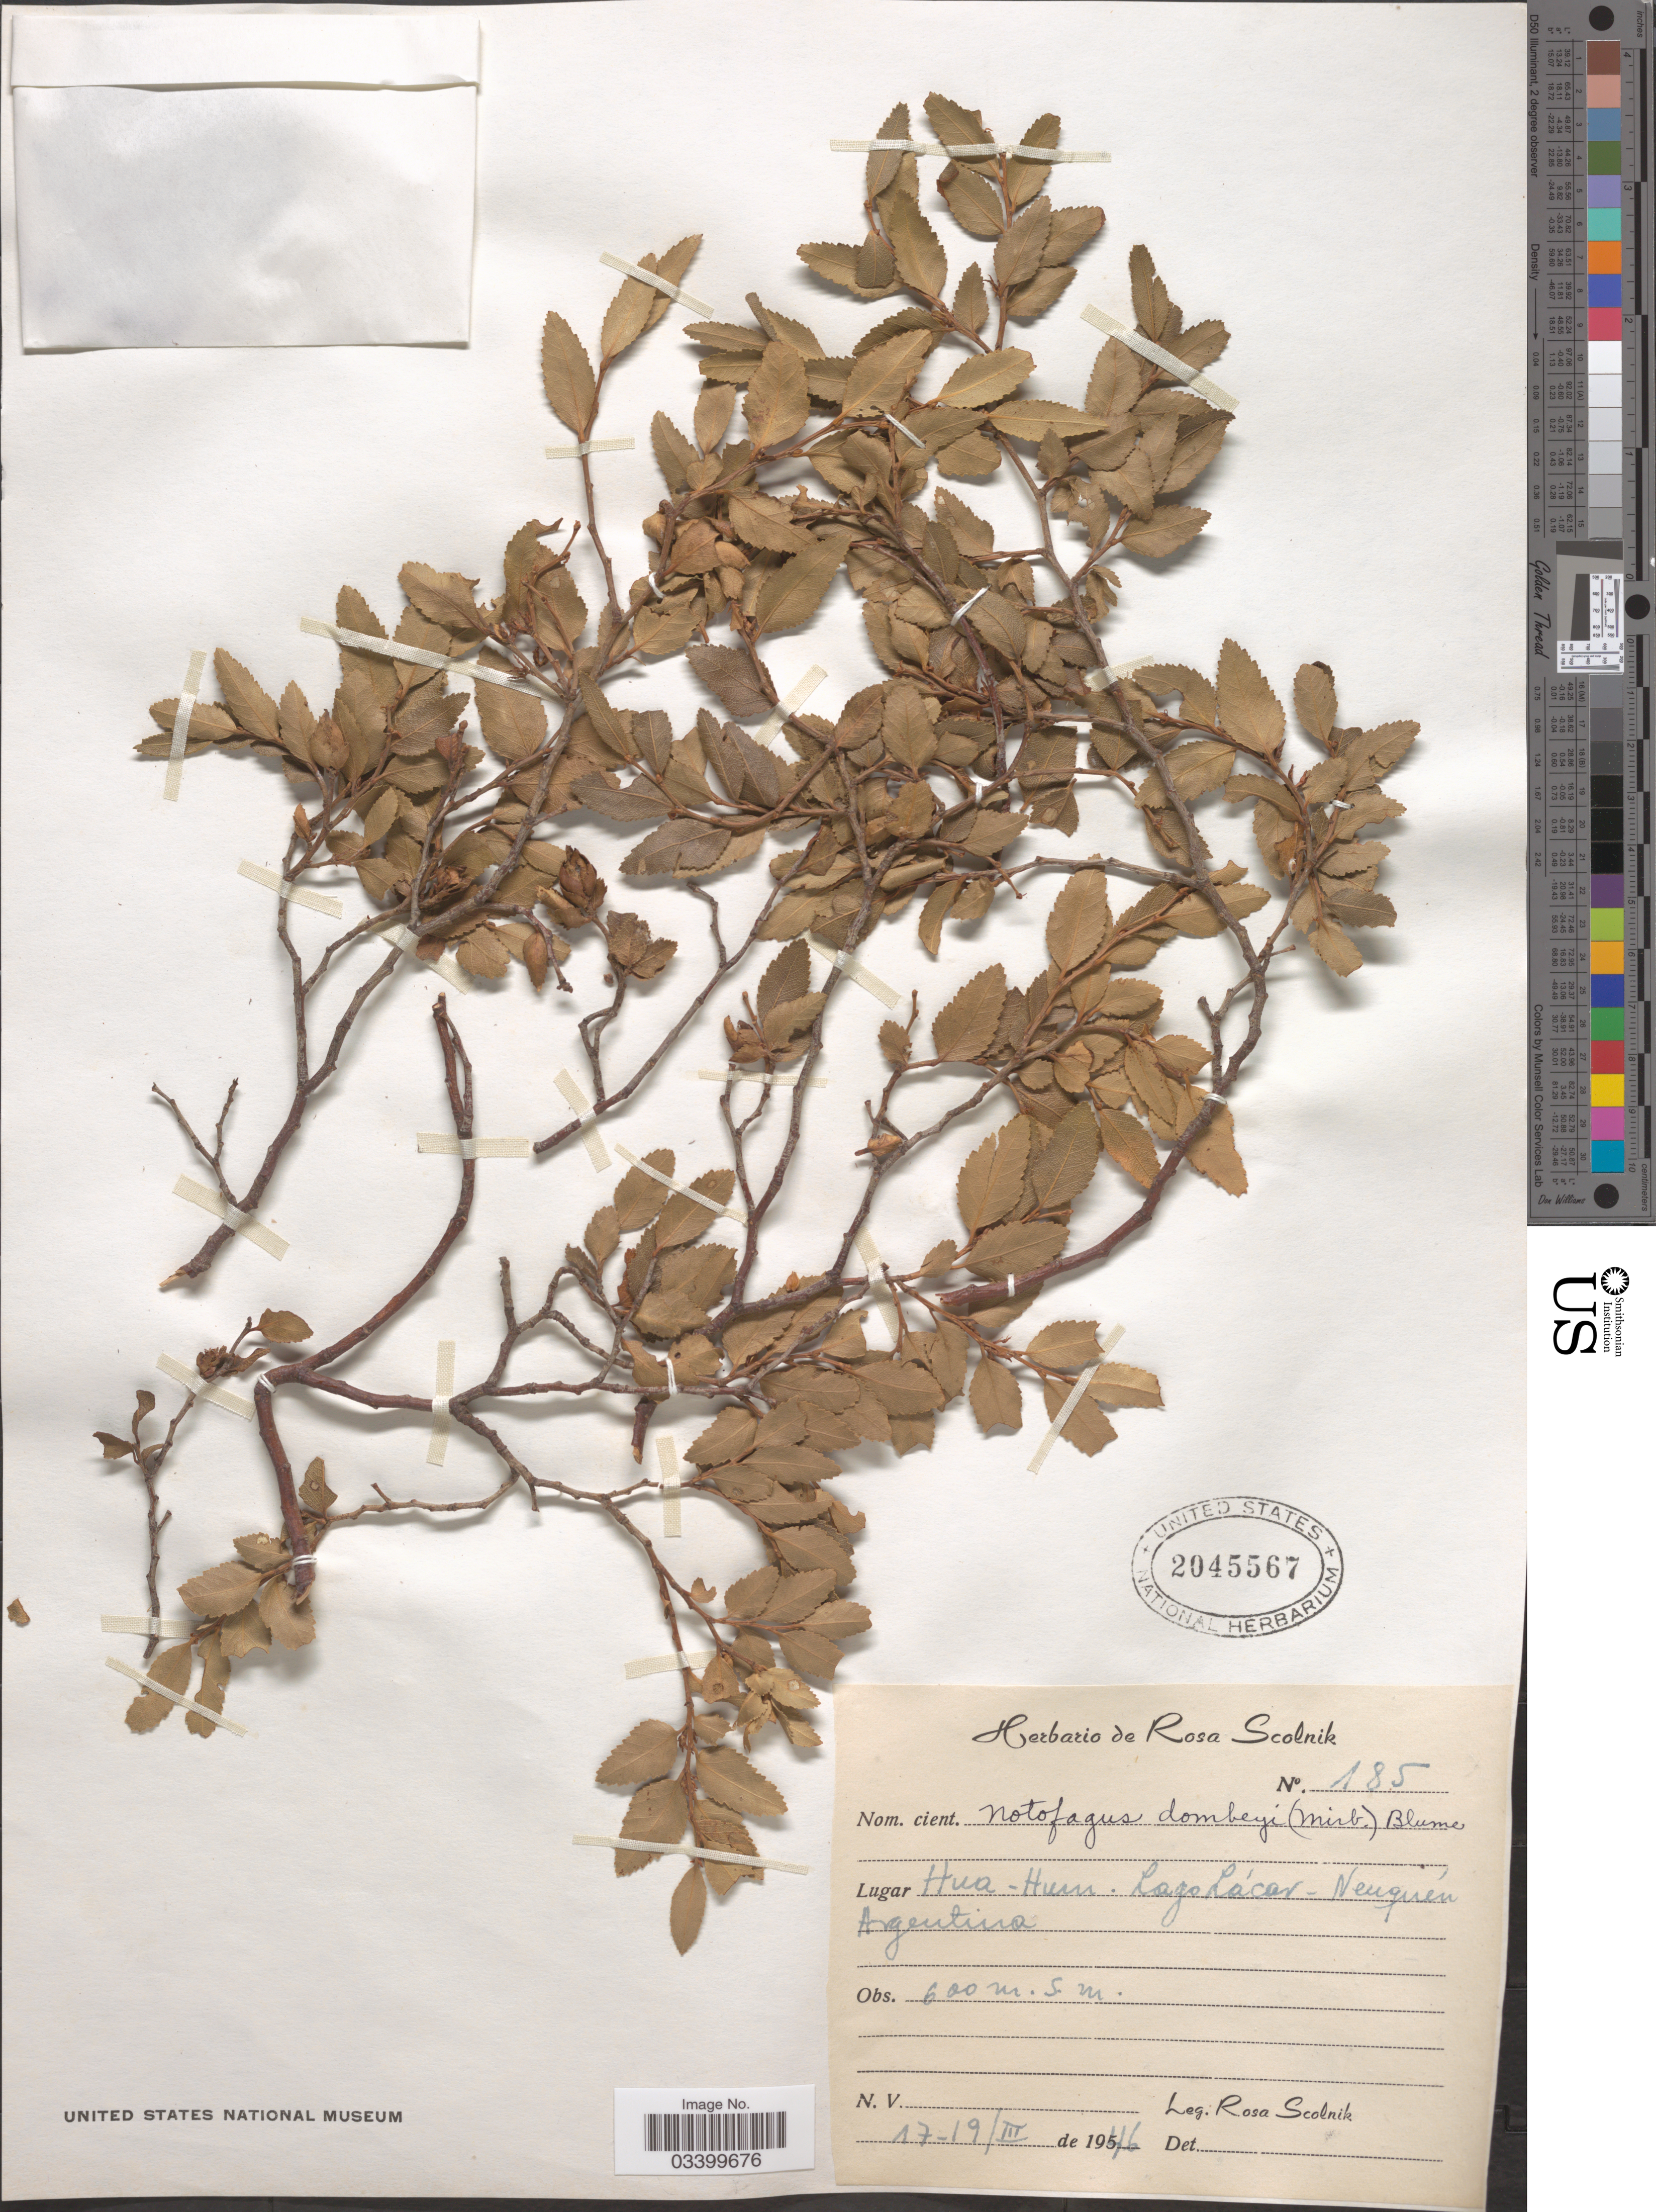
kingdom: Plantae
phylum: Tracheophyta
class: Magnoliopsida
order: Fagales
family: Nothofagaceae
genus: Nothofagus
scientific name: Nothofagus dombeyi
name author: (Mirb.) Oerst.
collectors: R. Scolnik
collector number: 185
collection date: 1946-03-17/1946-03-19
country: Argentina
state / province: Neuquen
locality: Hua-Hum. Lago Lácar.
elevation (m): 600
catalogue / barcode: US 2045567